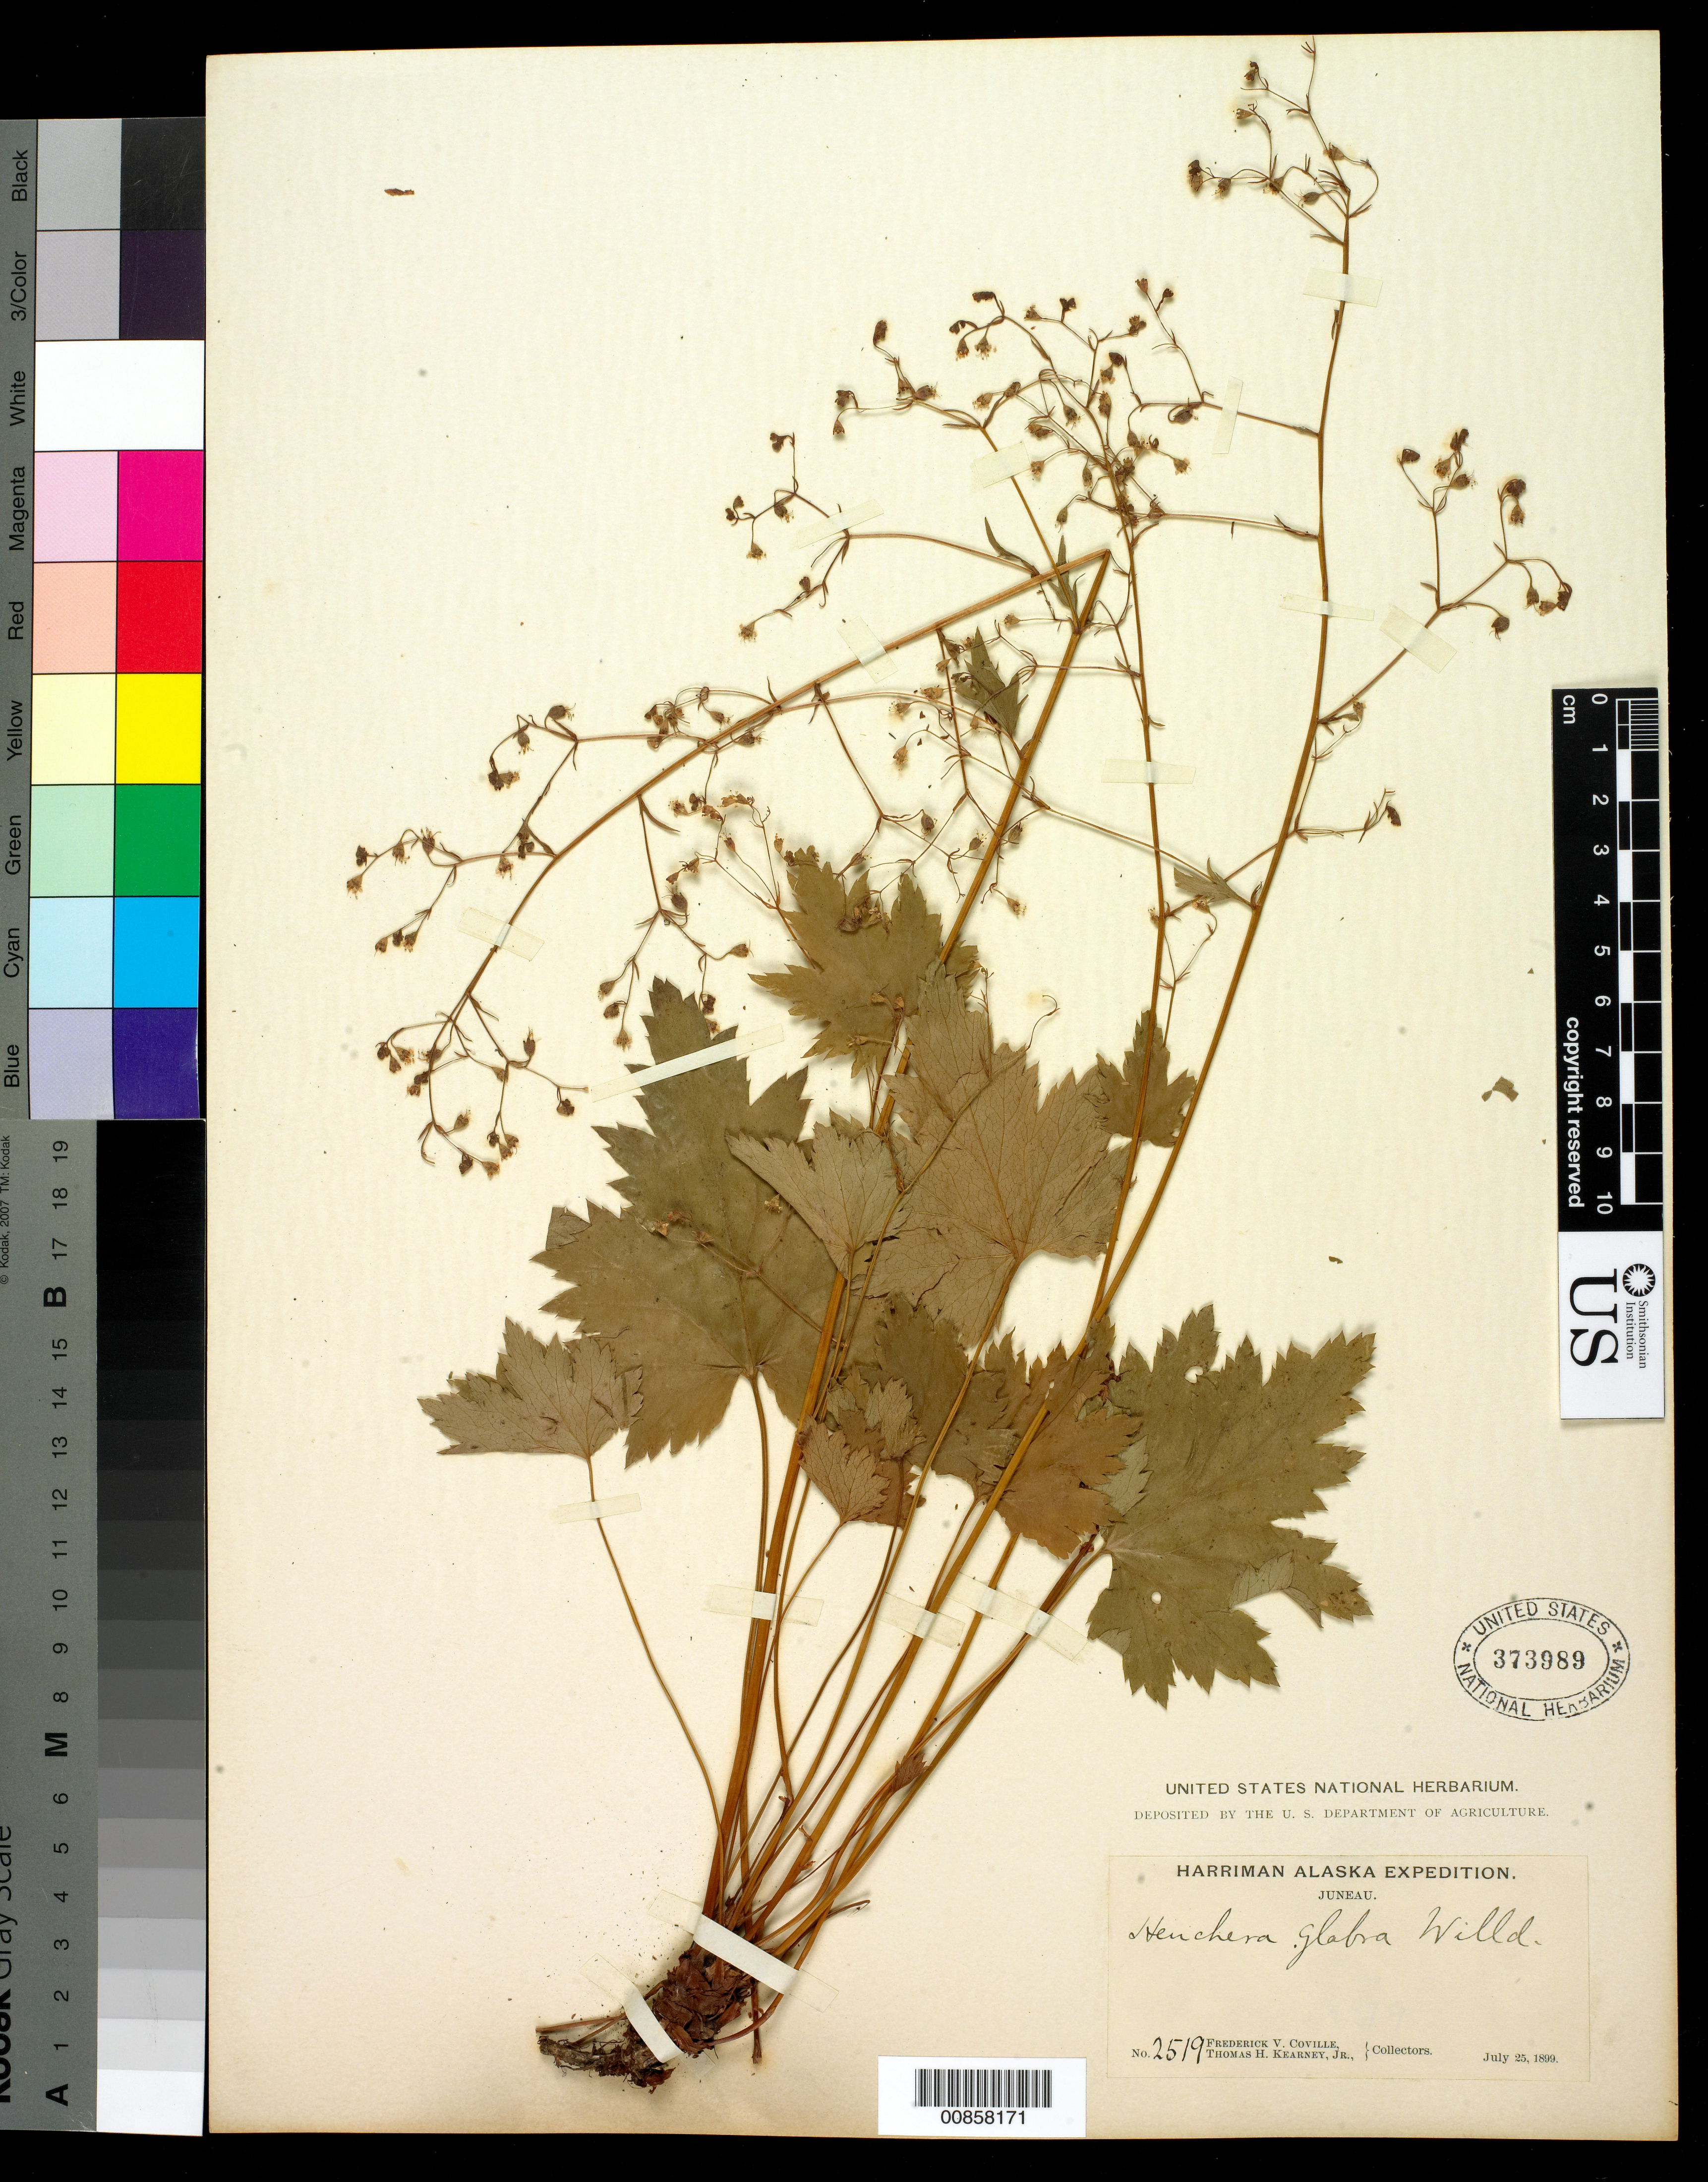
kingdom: Plantae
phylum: Tracheophyta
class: Magnoliopsida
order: Saxifragales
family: Saxifragaceae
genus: Heuchera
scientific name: Heuchera glabra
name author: Willd. ex Roem. & Schult.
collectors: F. V. Coville & T. H. Kearney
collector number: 2519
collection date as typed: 25 Jul 1899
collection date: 1899-07-25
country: United States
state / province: Alaska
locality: Juneau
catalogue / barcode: US 373989